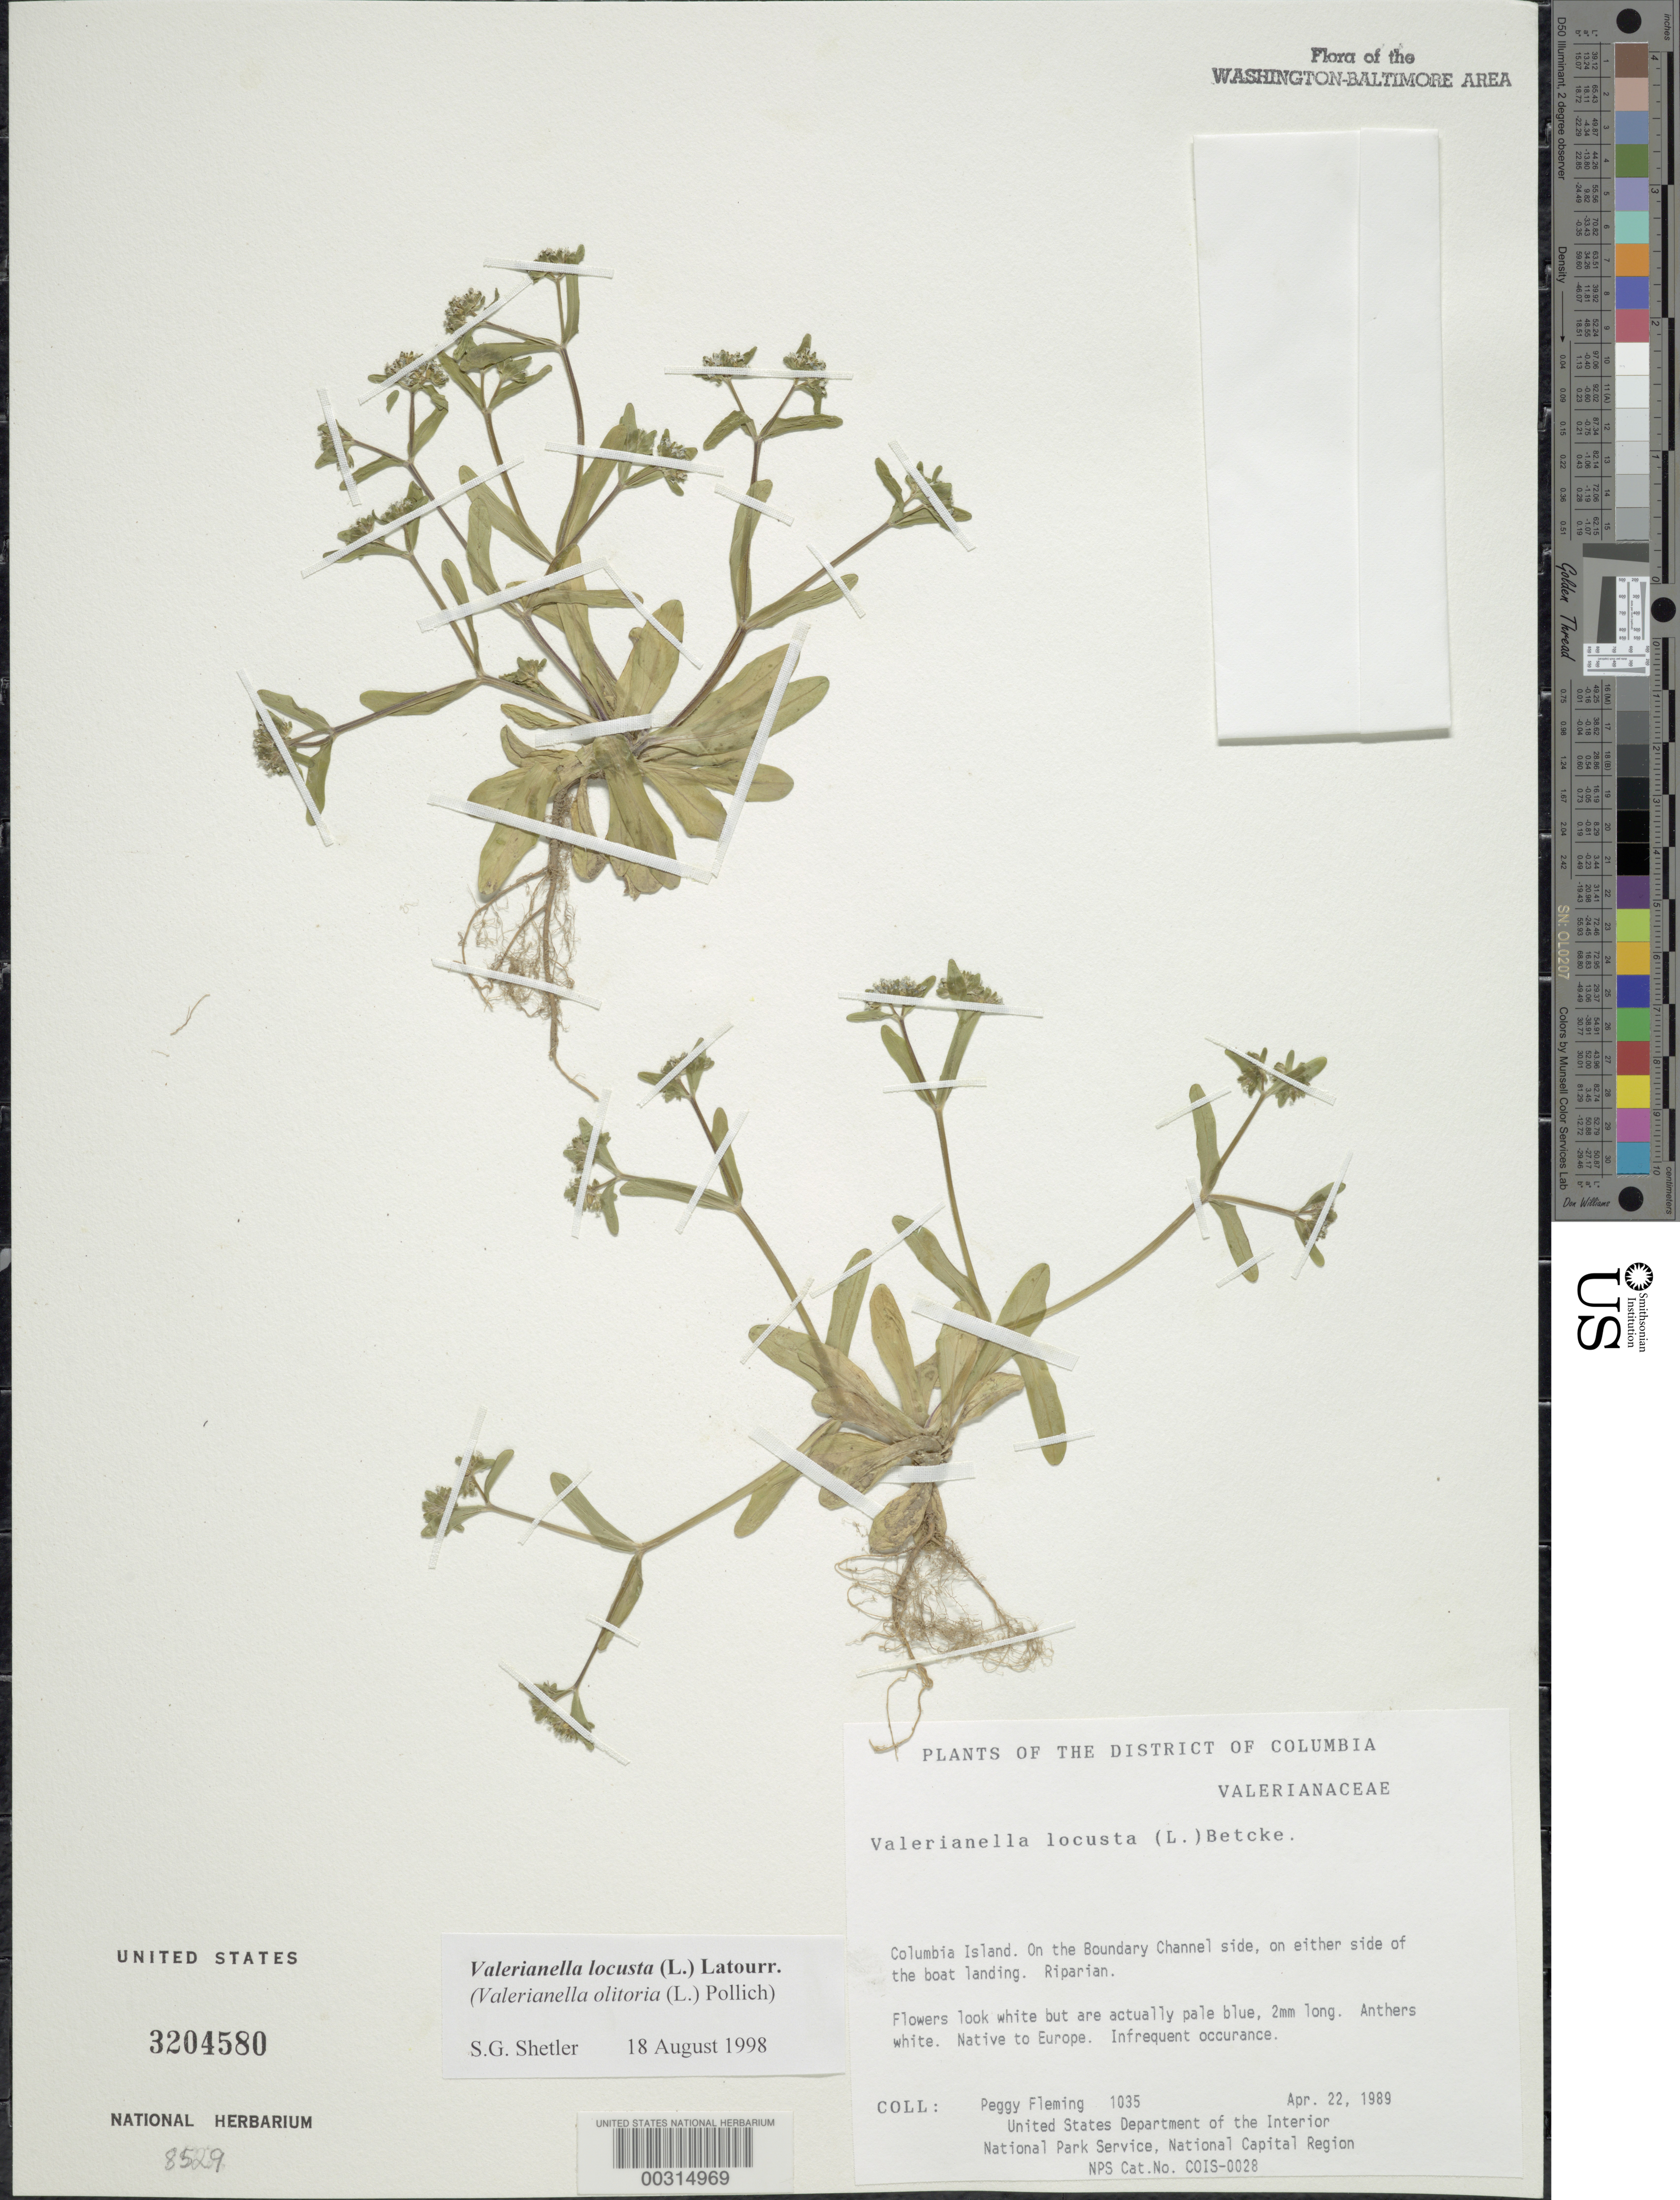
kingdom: Plantae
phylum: Tracheophyta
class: Magnoliopsida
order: Dipsacales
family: Caprifoliaceae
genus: Valerianella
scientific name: Valerianella locusta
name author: (L.) Latourr.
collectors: P. Fleming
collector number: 1035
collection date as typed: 22 Aug 1989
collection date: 1989-08-22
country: United States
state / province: District of Columbia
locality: Columbia Island, on Boundary Channel Side, on either side of the Boatlanding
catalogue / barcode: US 3204580